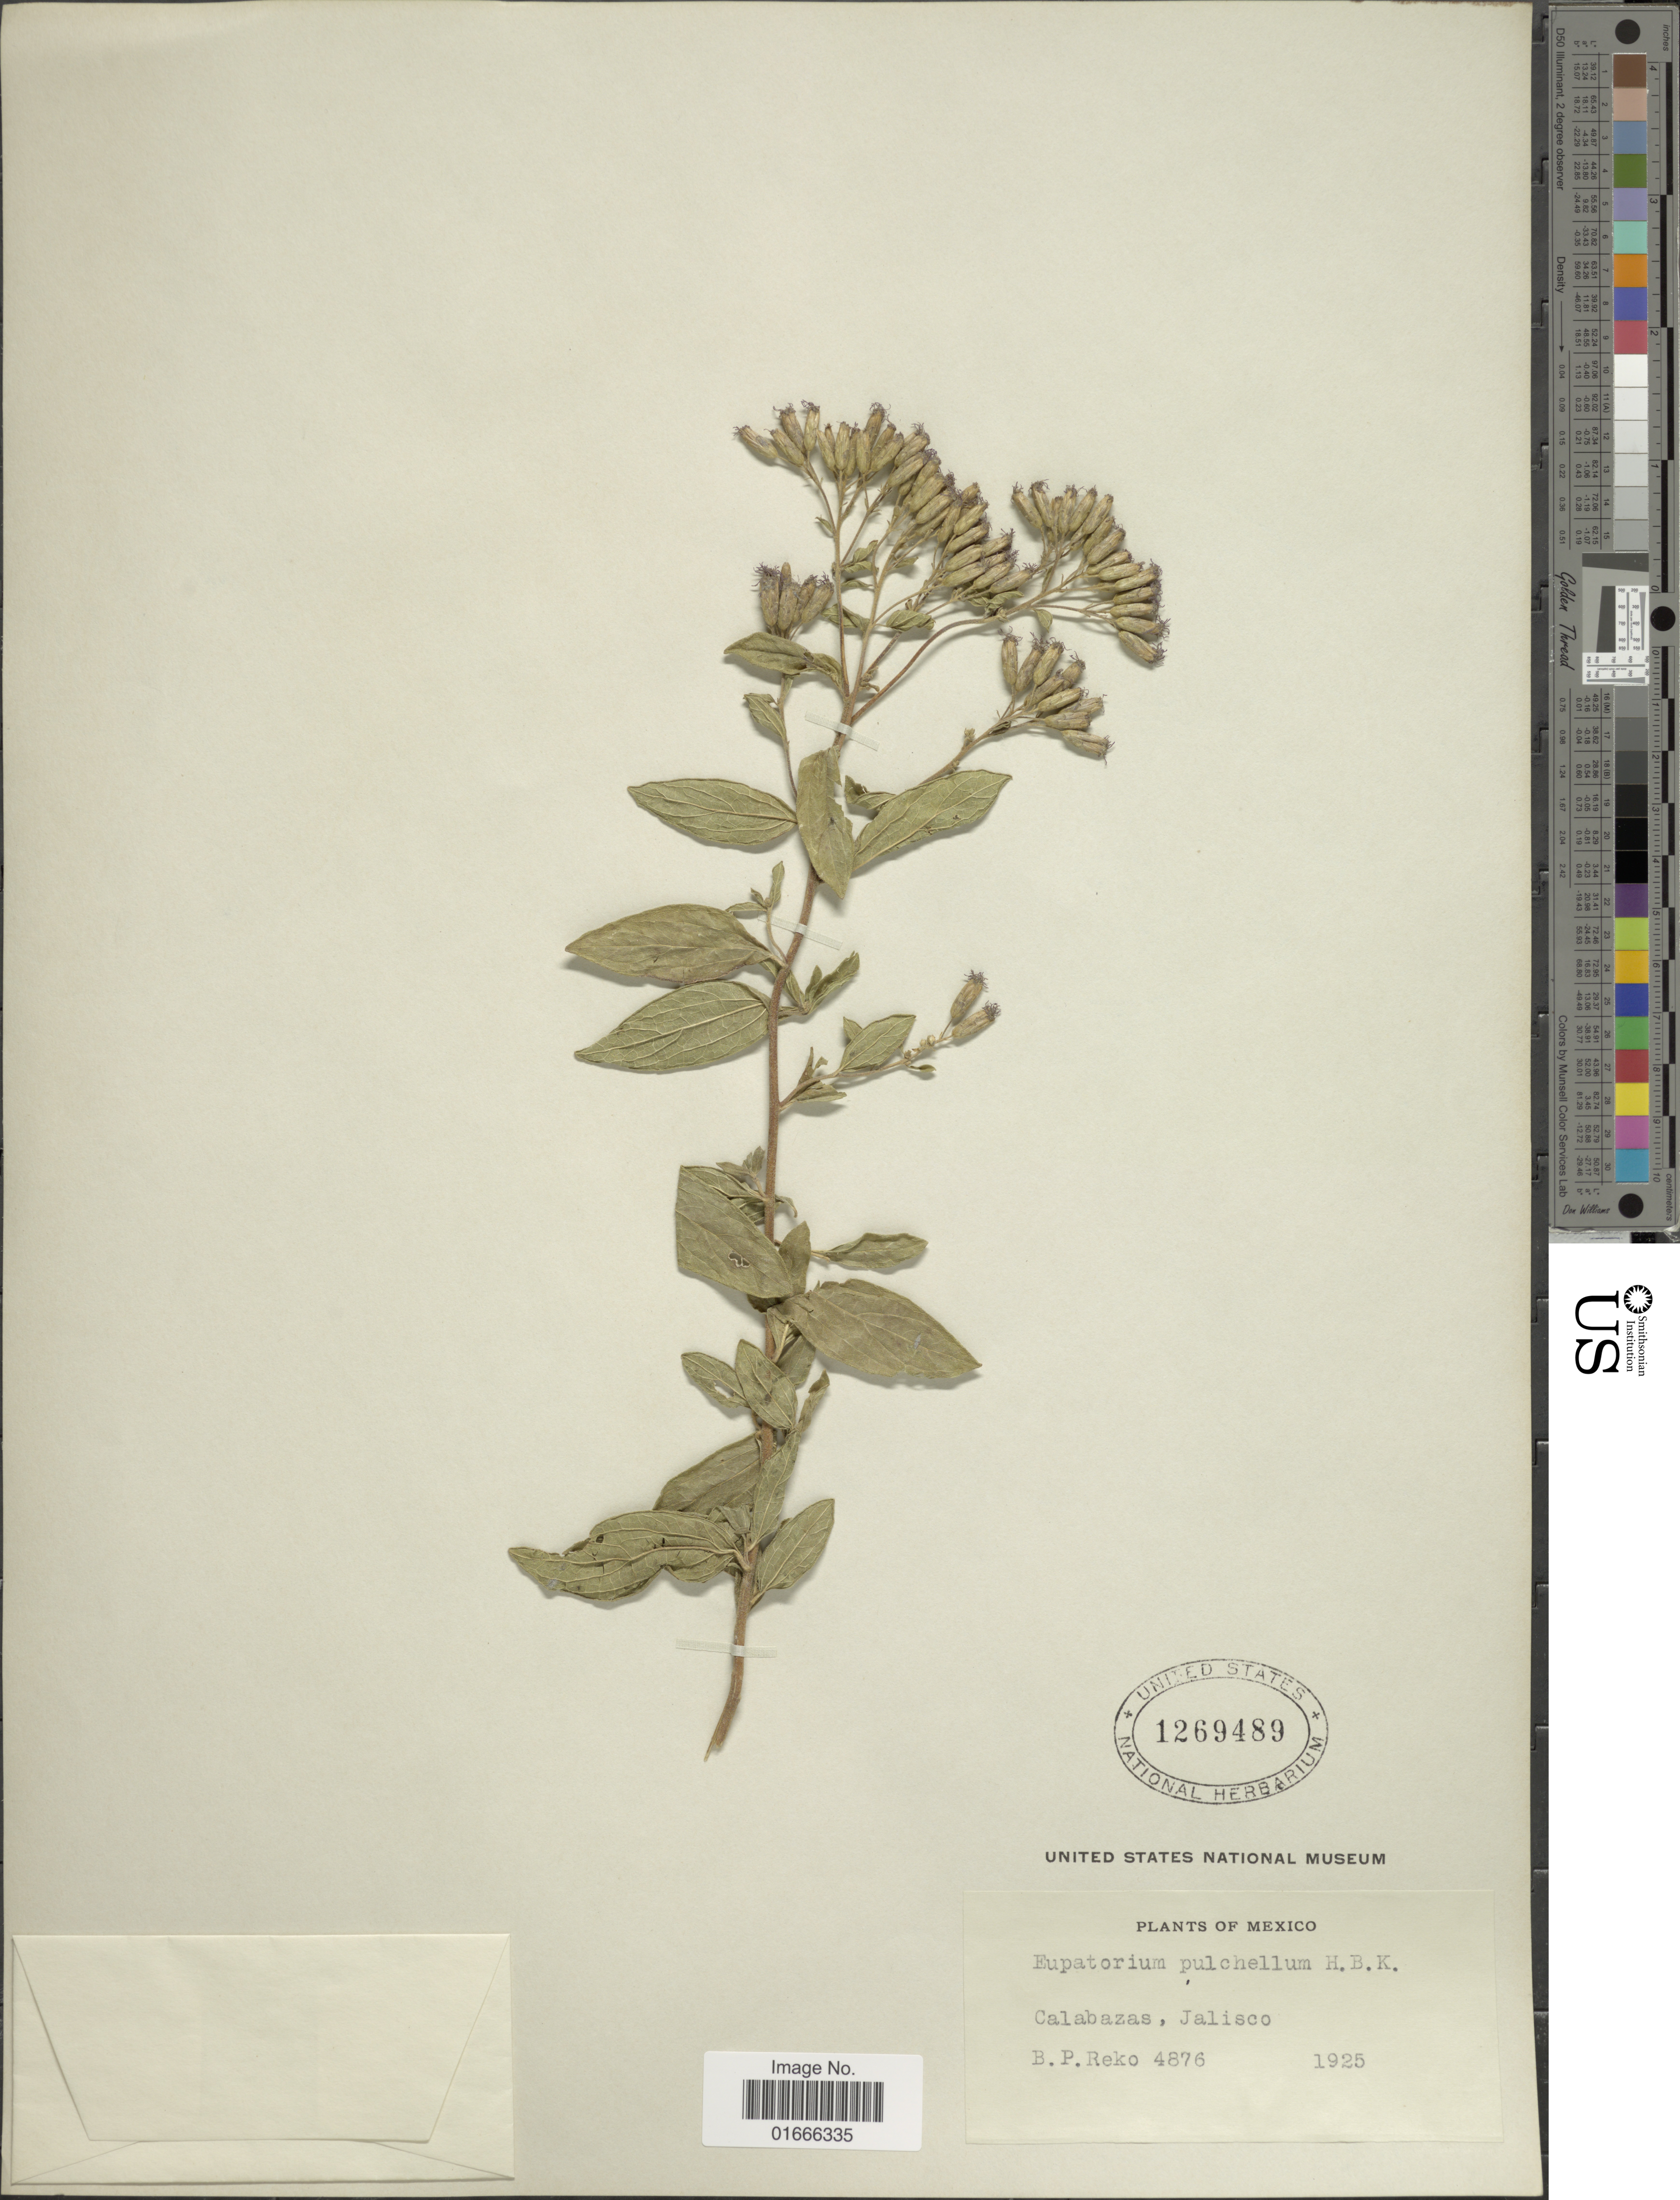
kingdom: Plantae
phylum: Tracheophyta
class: Magnoliopsida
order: Asterales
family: Asteraceae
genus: Chromolaena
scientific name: Chromolaena pulchella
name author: (Kunth) R.M. King & H. Rob.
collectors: B. P. Reko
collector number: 4876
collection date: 1925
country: Mexico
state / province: Jalisco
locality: Calabazas.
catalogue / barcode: US 1269489